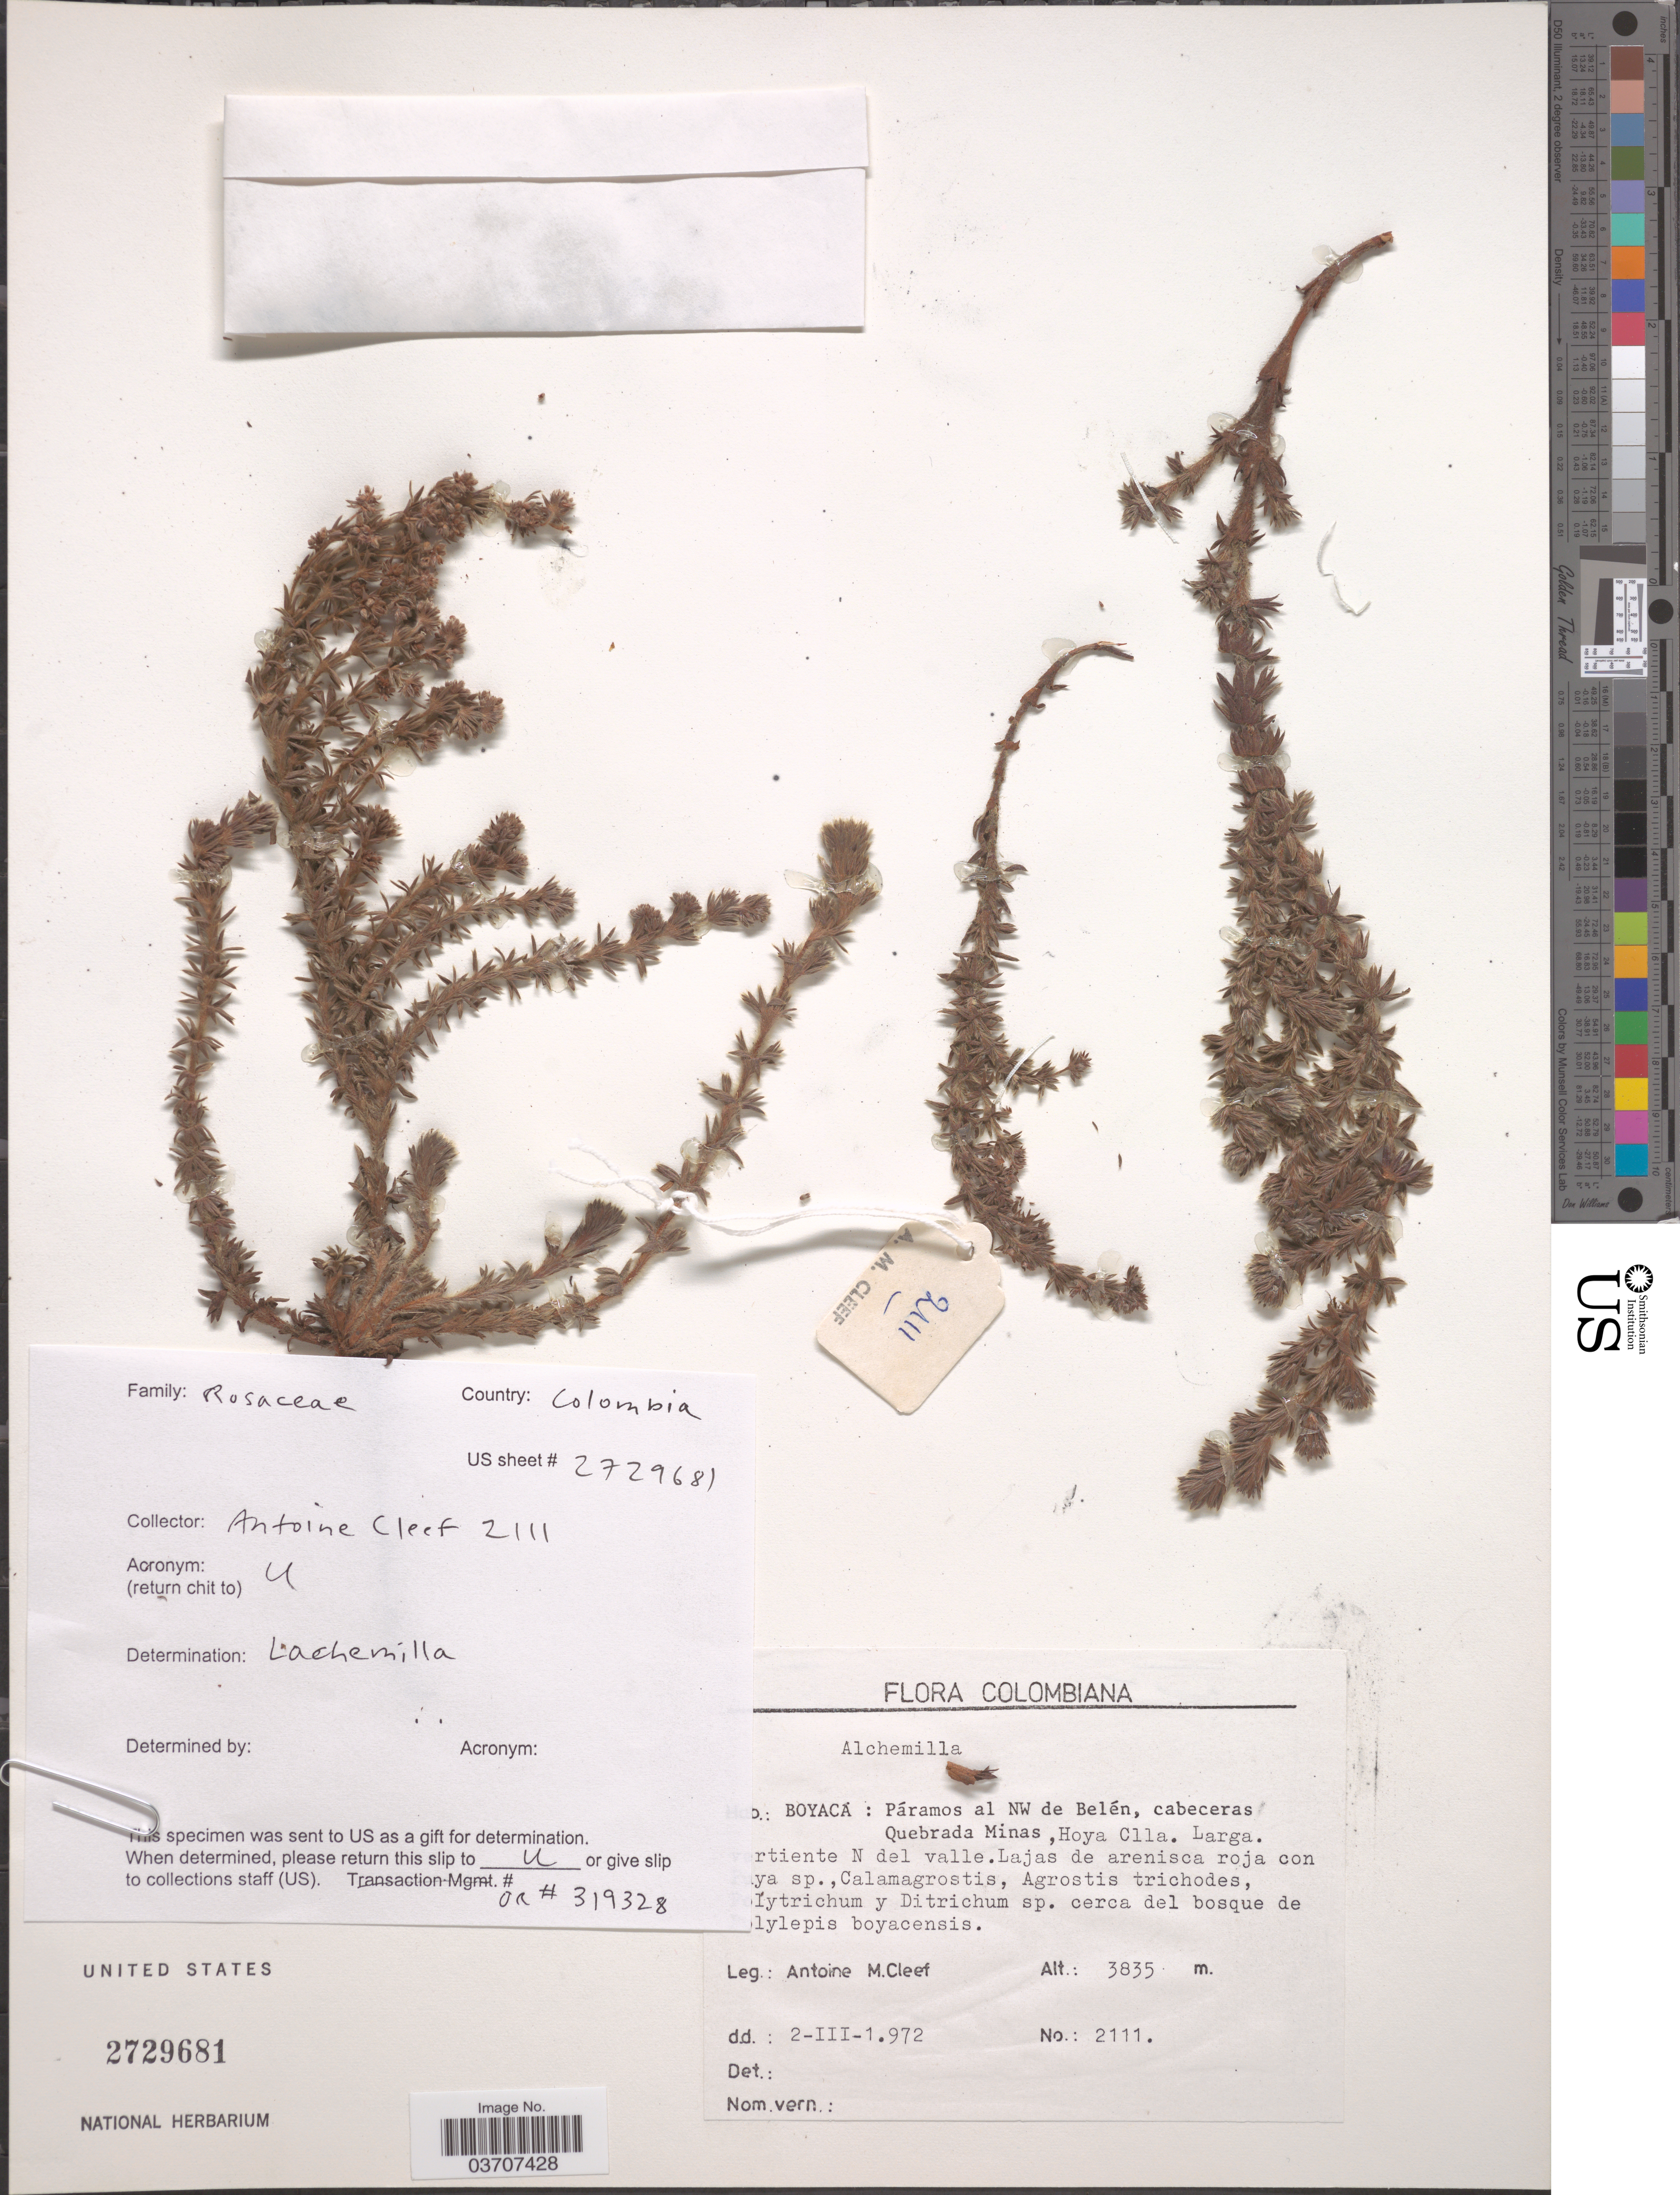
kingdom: Plantae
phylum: Tracheophyta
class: Magnoliopsida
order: Rosales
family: Rosaceae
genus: Alchemilla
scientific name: Alchemilla nivalis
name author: Kunth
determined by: Dorr, L. J., (BOT), Smithsonian Institution - National Museum of Natural History (UNITED STATES)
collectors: A. M. Cleef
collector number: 2111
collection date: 1972-03-02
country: Colombia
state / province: Boyacá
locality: Páramos al NW de Belén, cabeceras Quebrada Minas, Hoya Clla. Larga. vertiente N del valle.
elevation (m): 3835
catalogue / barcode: US 2729681